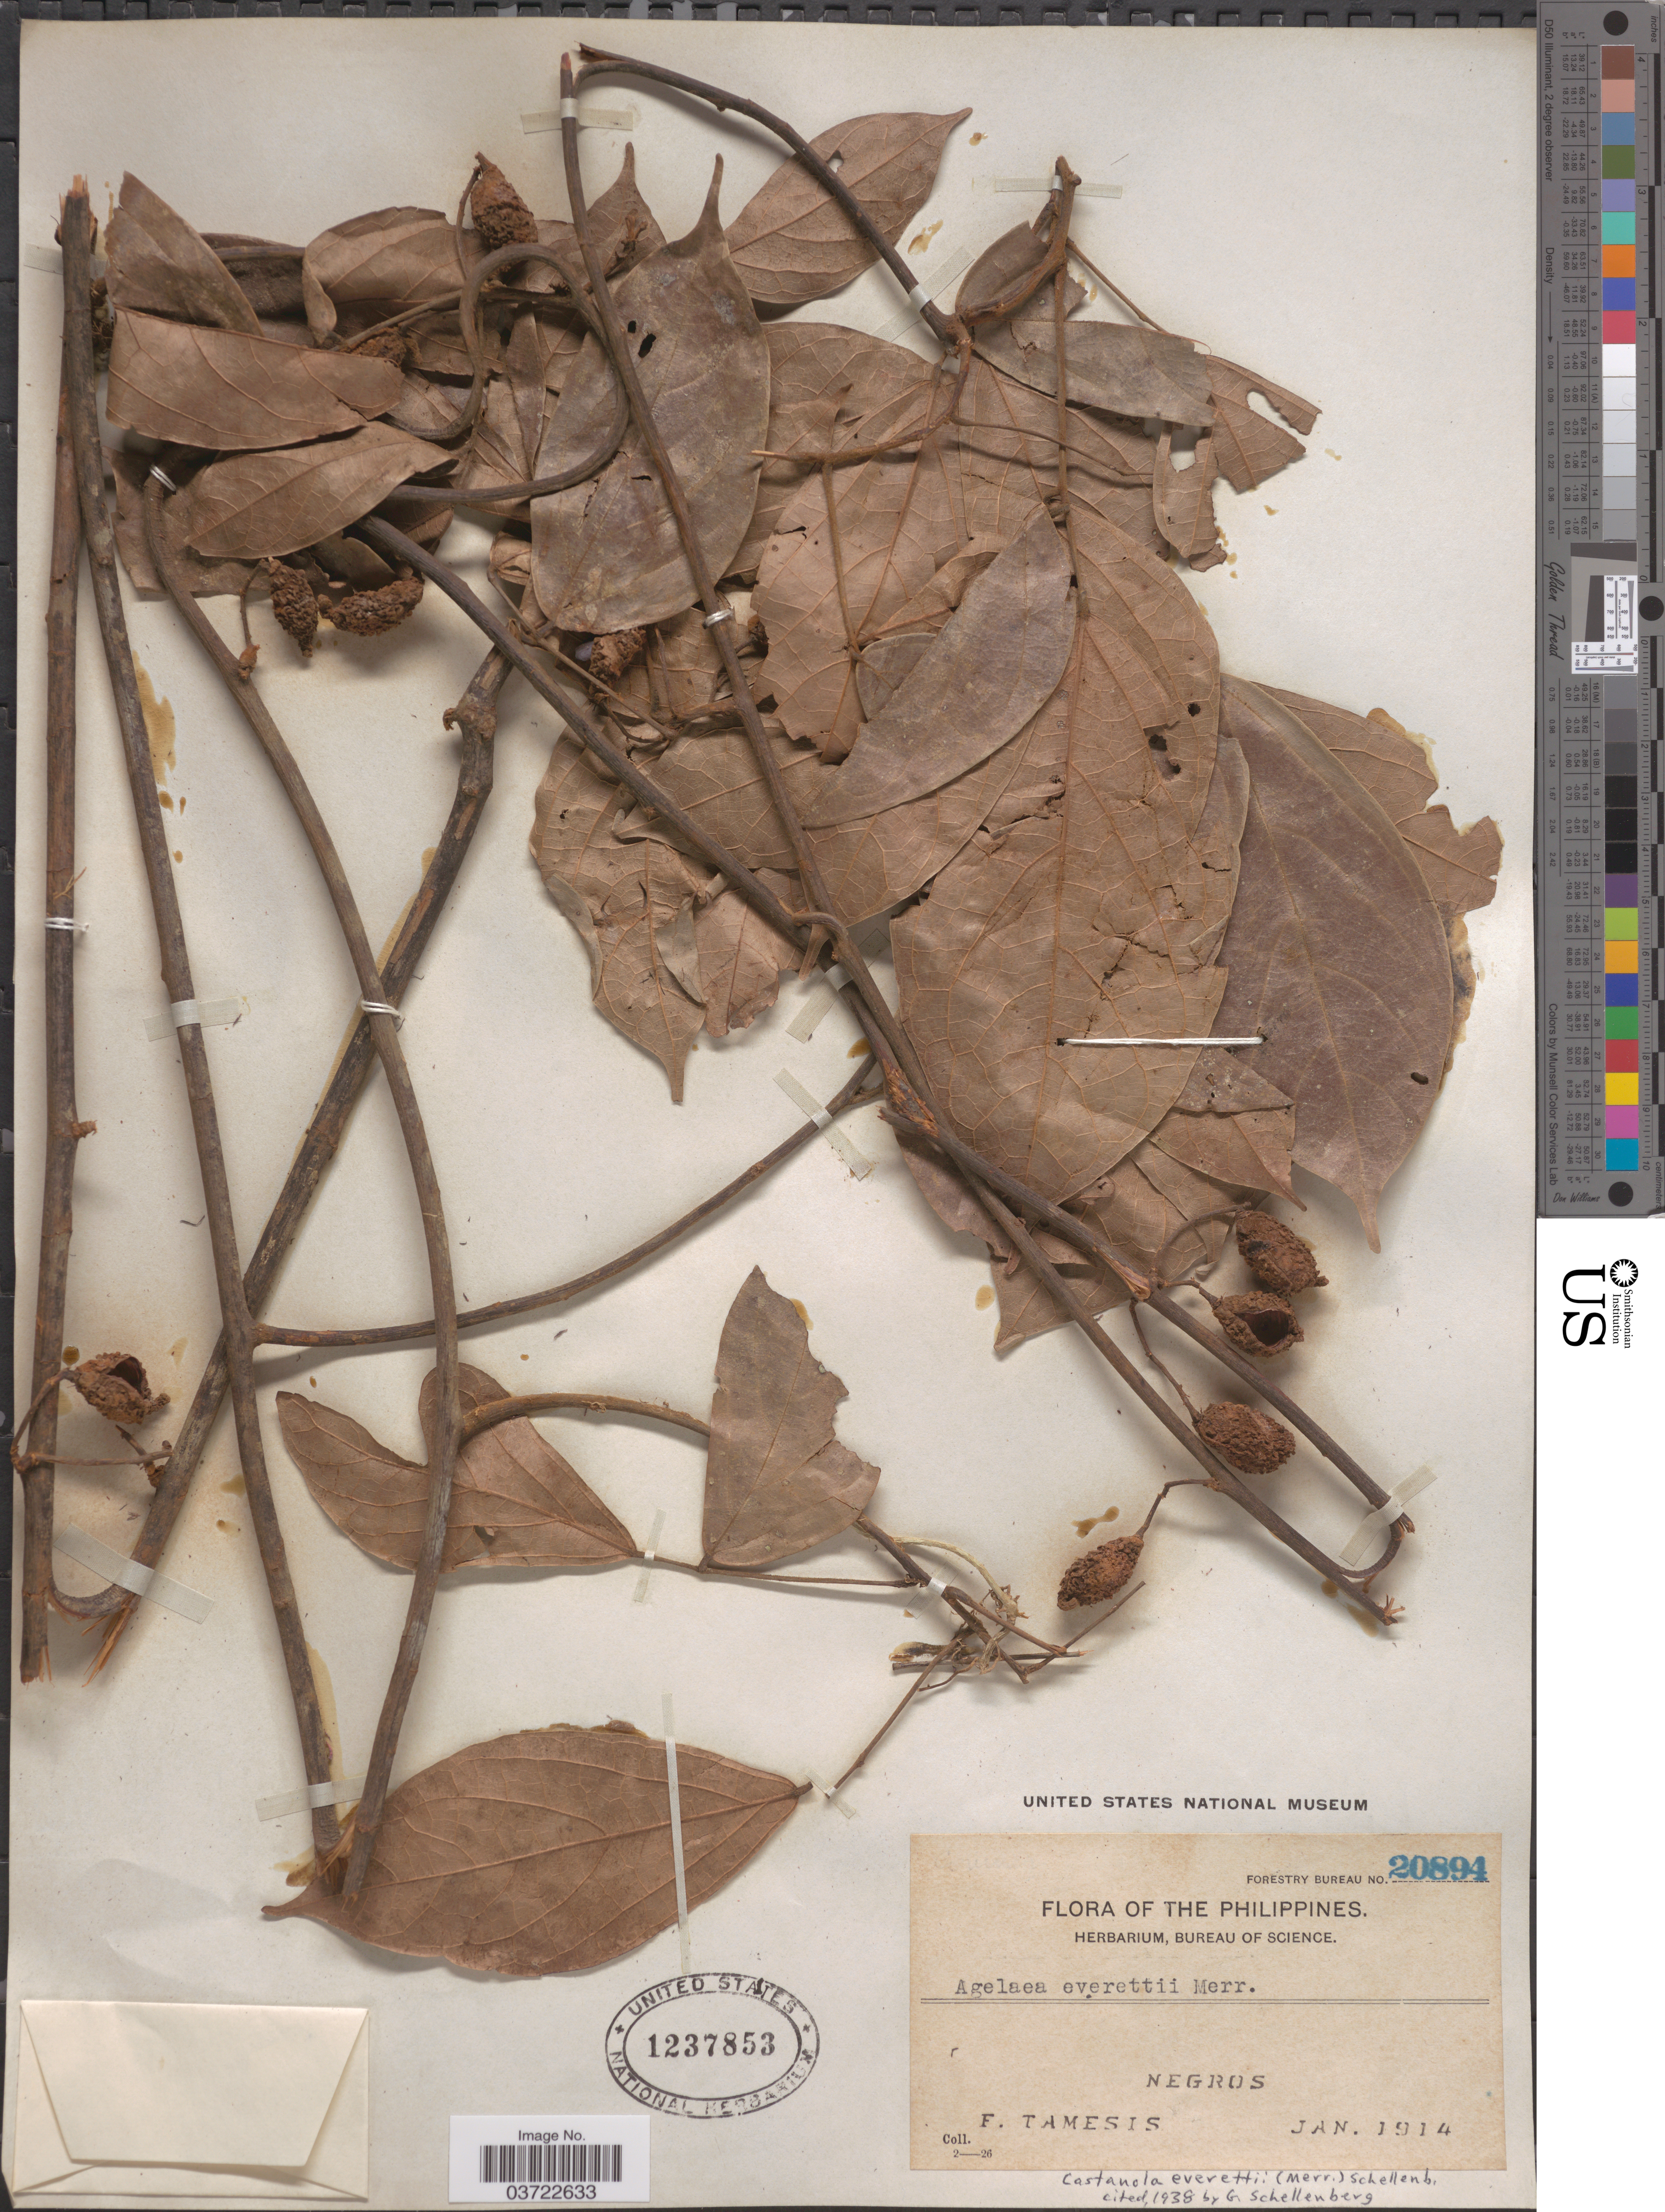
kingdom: Plantae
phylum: Tracheophyta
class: Magnoliopsida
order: Oxalidales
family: Connaraceae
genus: Agelaea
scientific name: Agelaea borneensis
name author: (Hook. f.) Merr.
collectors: F. Tamesis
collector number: Forestry Bureau 20894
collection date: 1914-01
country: Philippines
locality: Negros.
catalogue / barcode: US 1237853